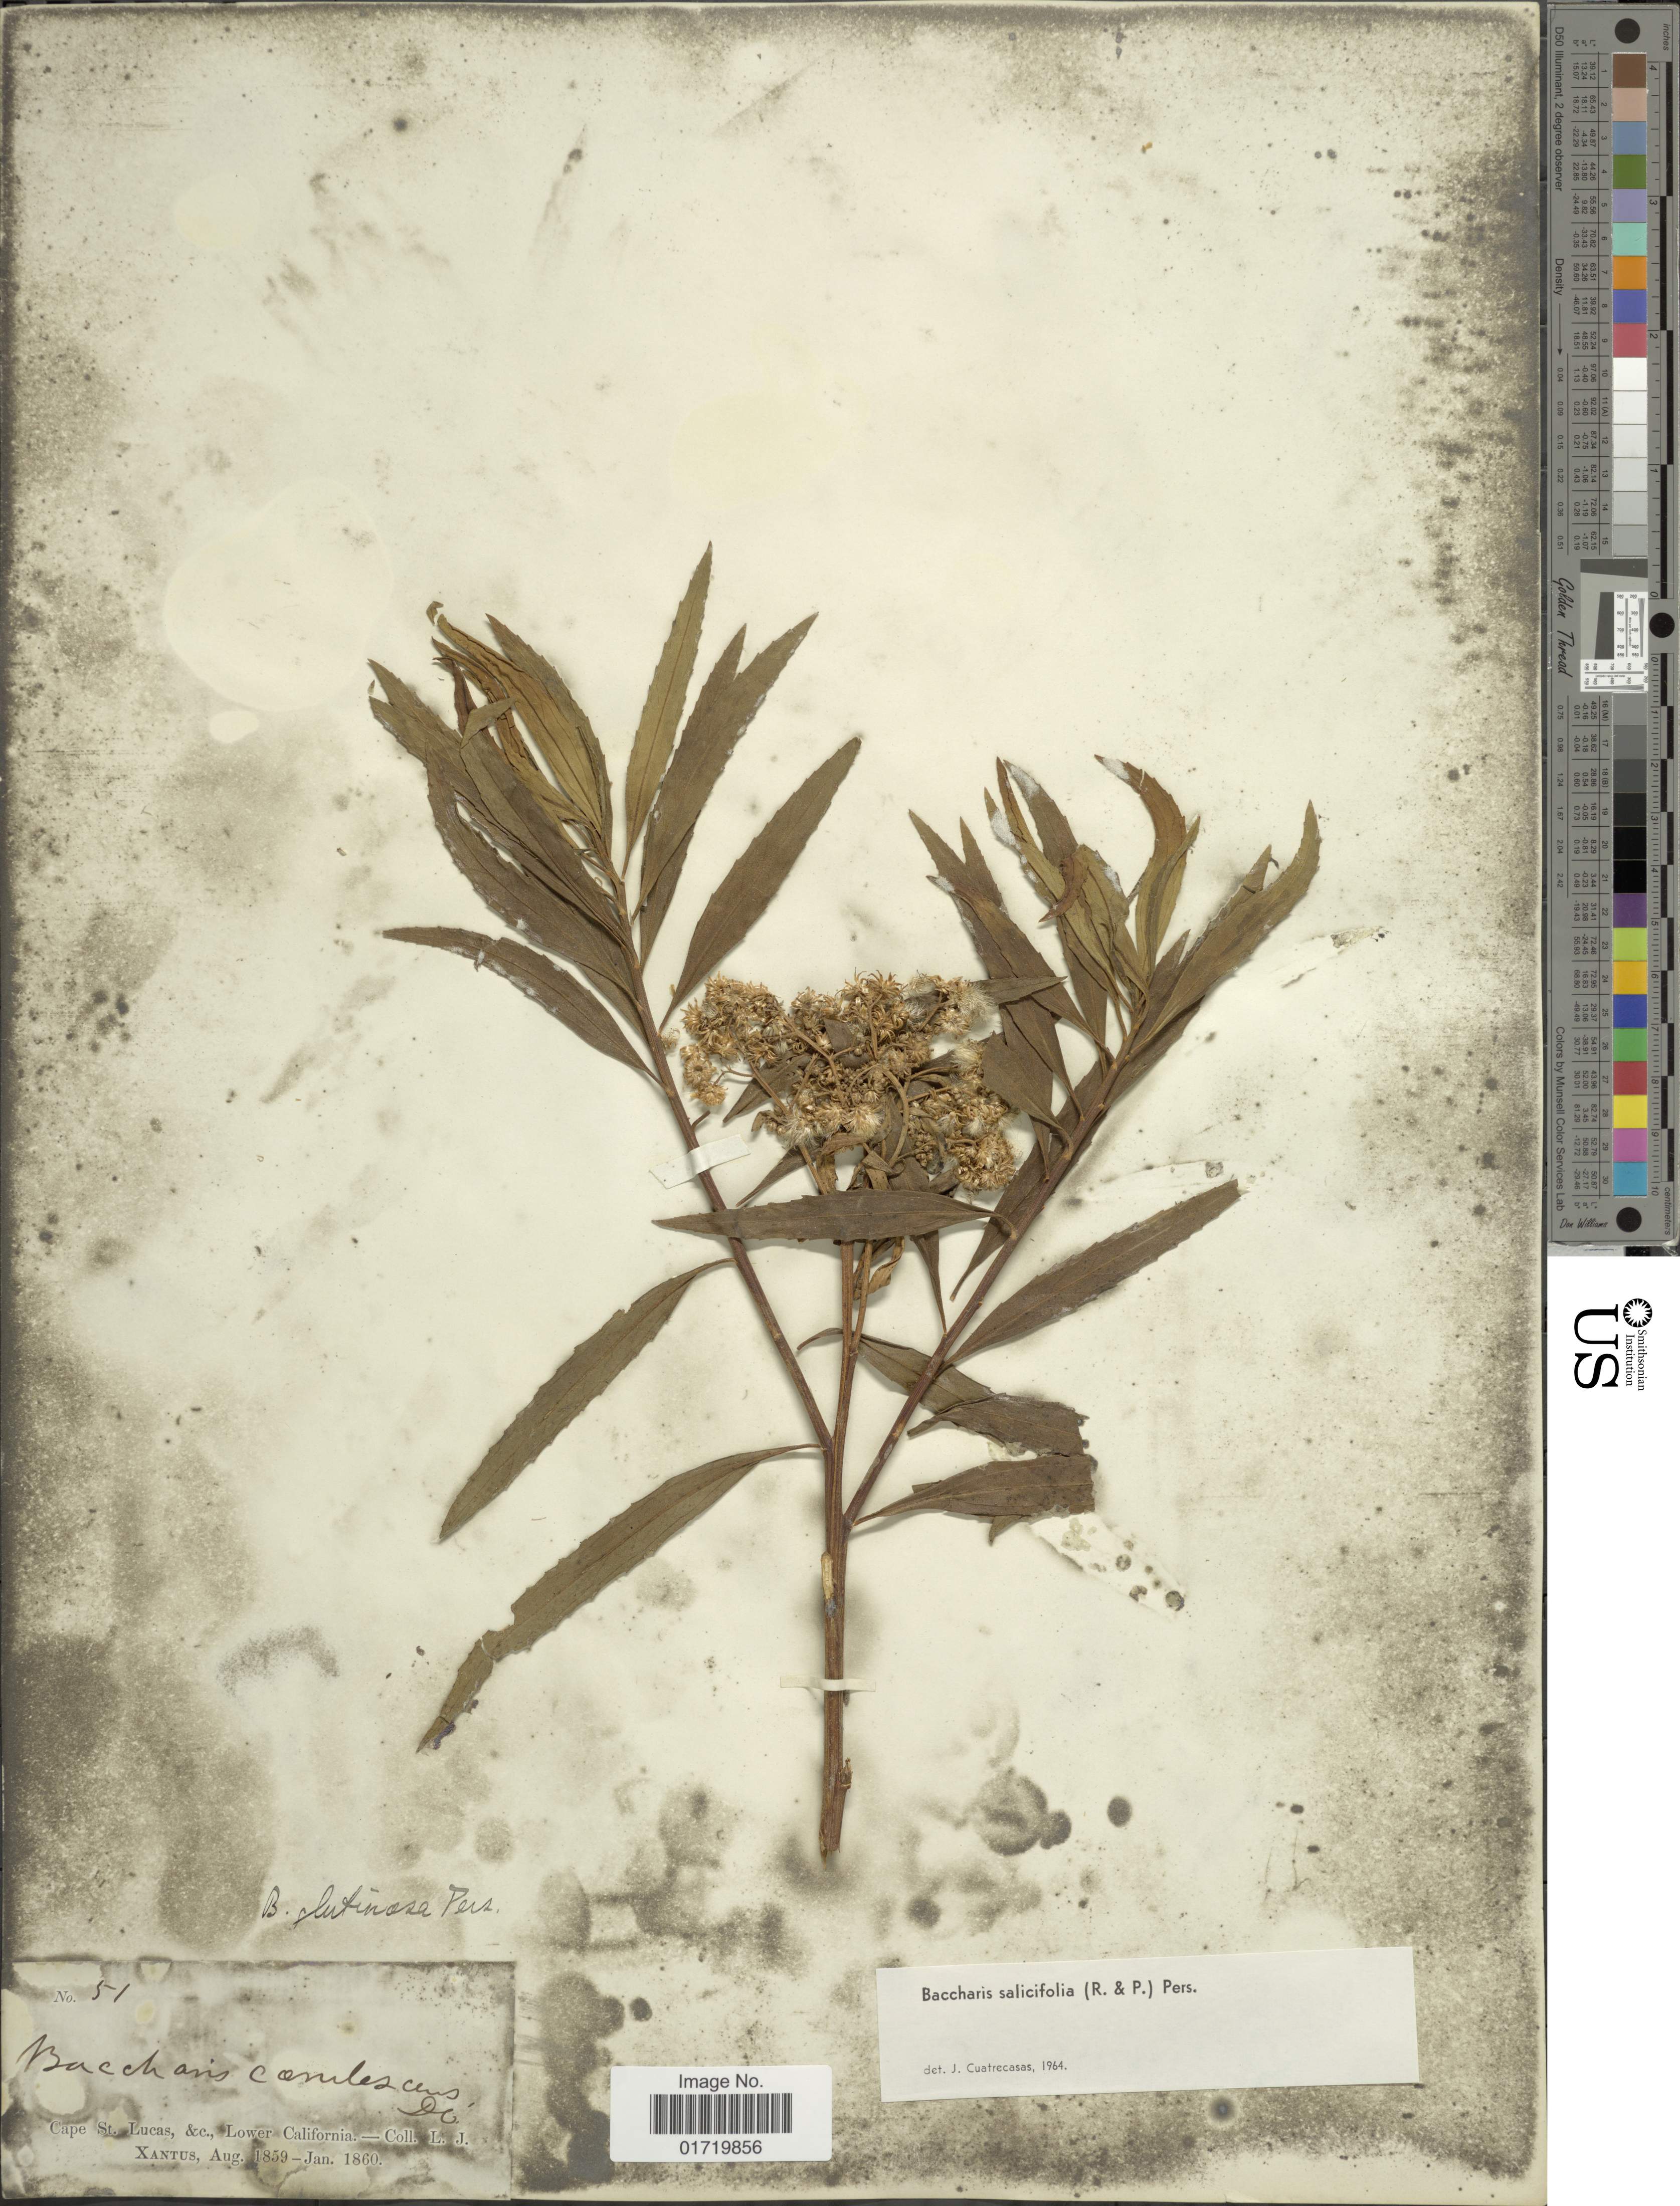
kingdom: Plantae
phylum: Tracheophyta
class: Magnoliopsida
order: Asterales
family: Asteraceae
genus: Baccharis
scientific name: Baccharis salicifolia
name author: (Ruiz & Pav.) Pers.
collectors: L. J. Xantus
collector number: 51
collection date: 1859-08/1860-01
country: Mexico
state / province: Baja California Sur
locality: Cape St. Lucas, &c., Lower California